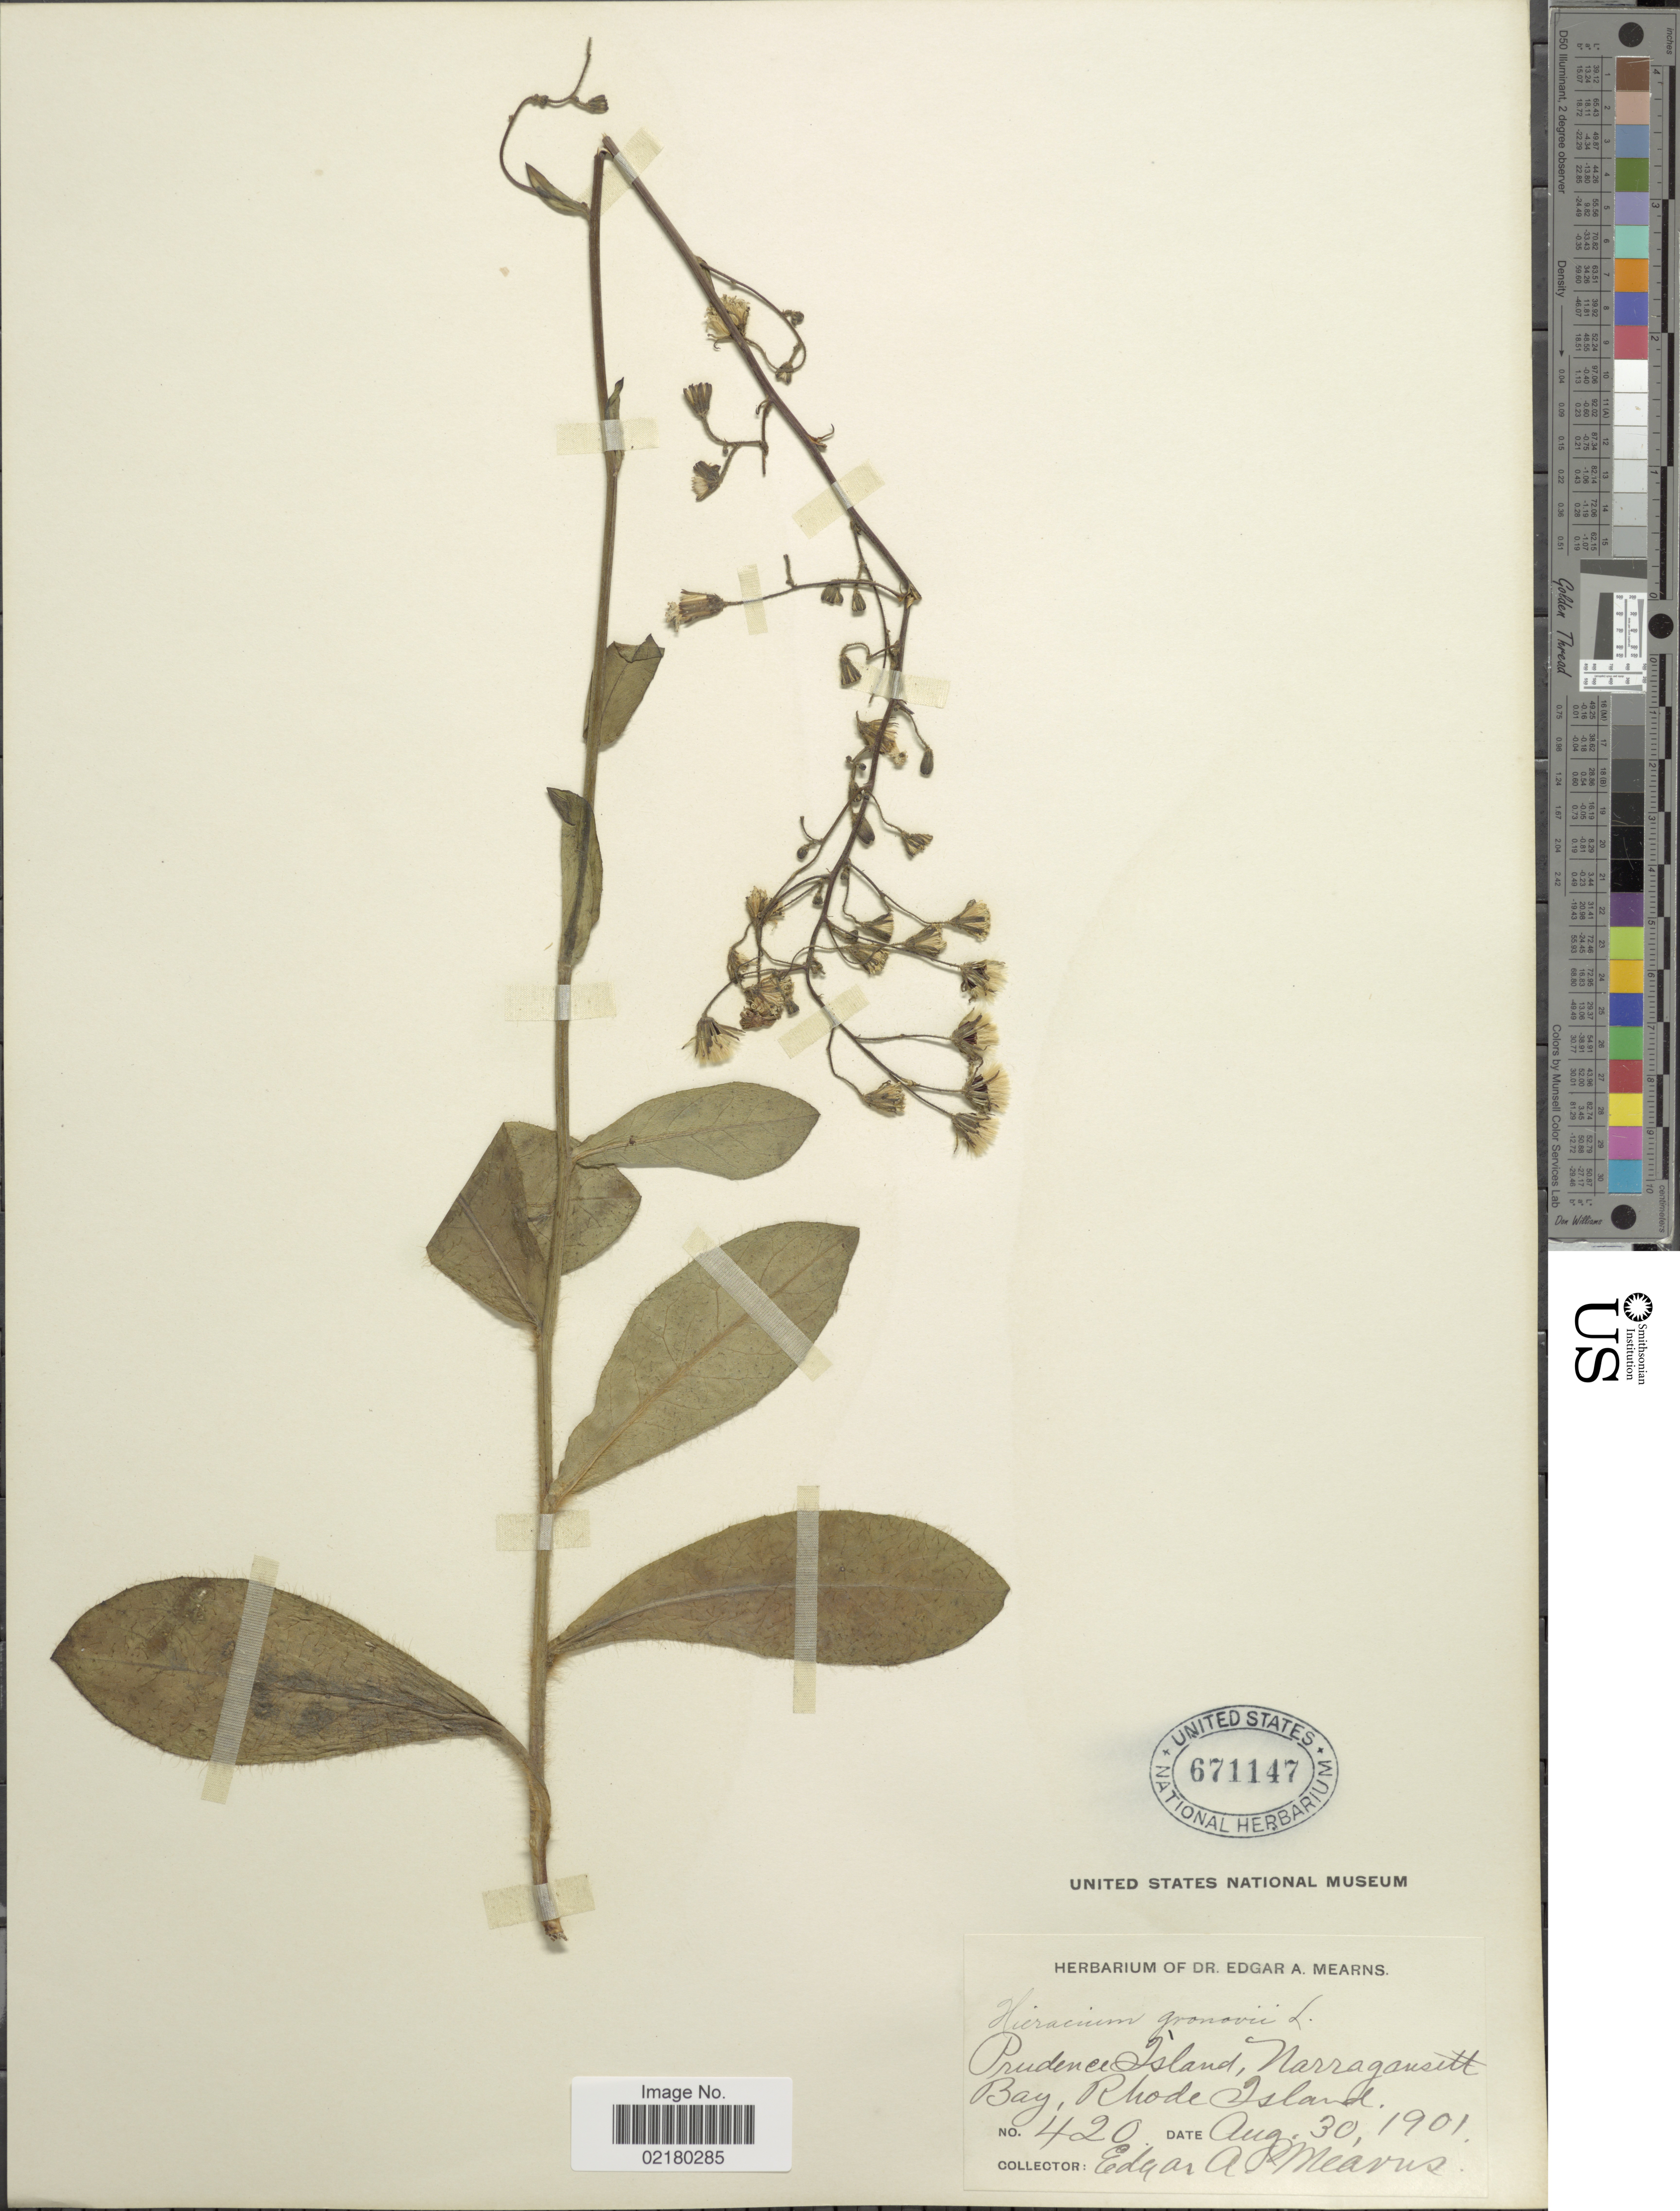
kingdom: Plantae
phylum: Tracheophyta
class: Magnoliopsida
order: Asterales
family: Asteraceae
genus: Hieracium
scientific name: Hieracium gronovii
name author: L.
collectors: E. A. Mearns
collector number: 420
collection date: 1901-08-30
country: United States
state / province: Rhode Island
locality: Prudence Island, Narragansett Bay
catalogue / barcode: US 671147